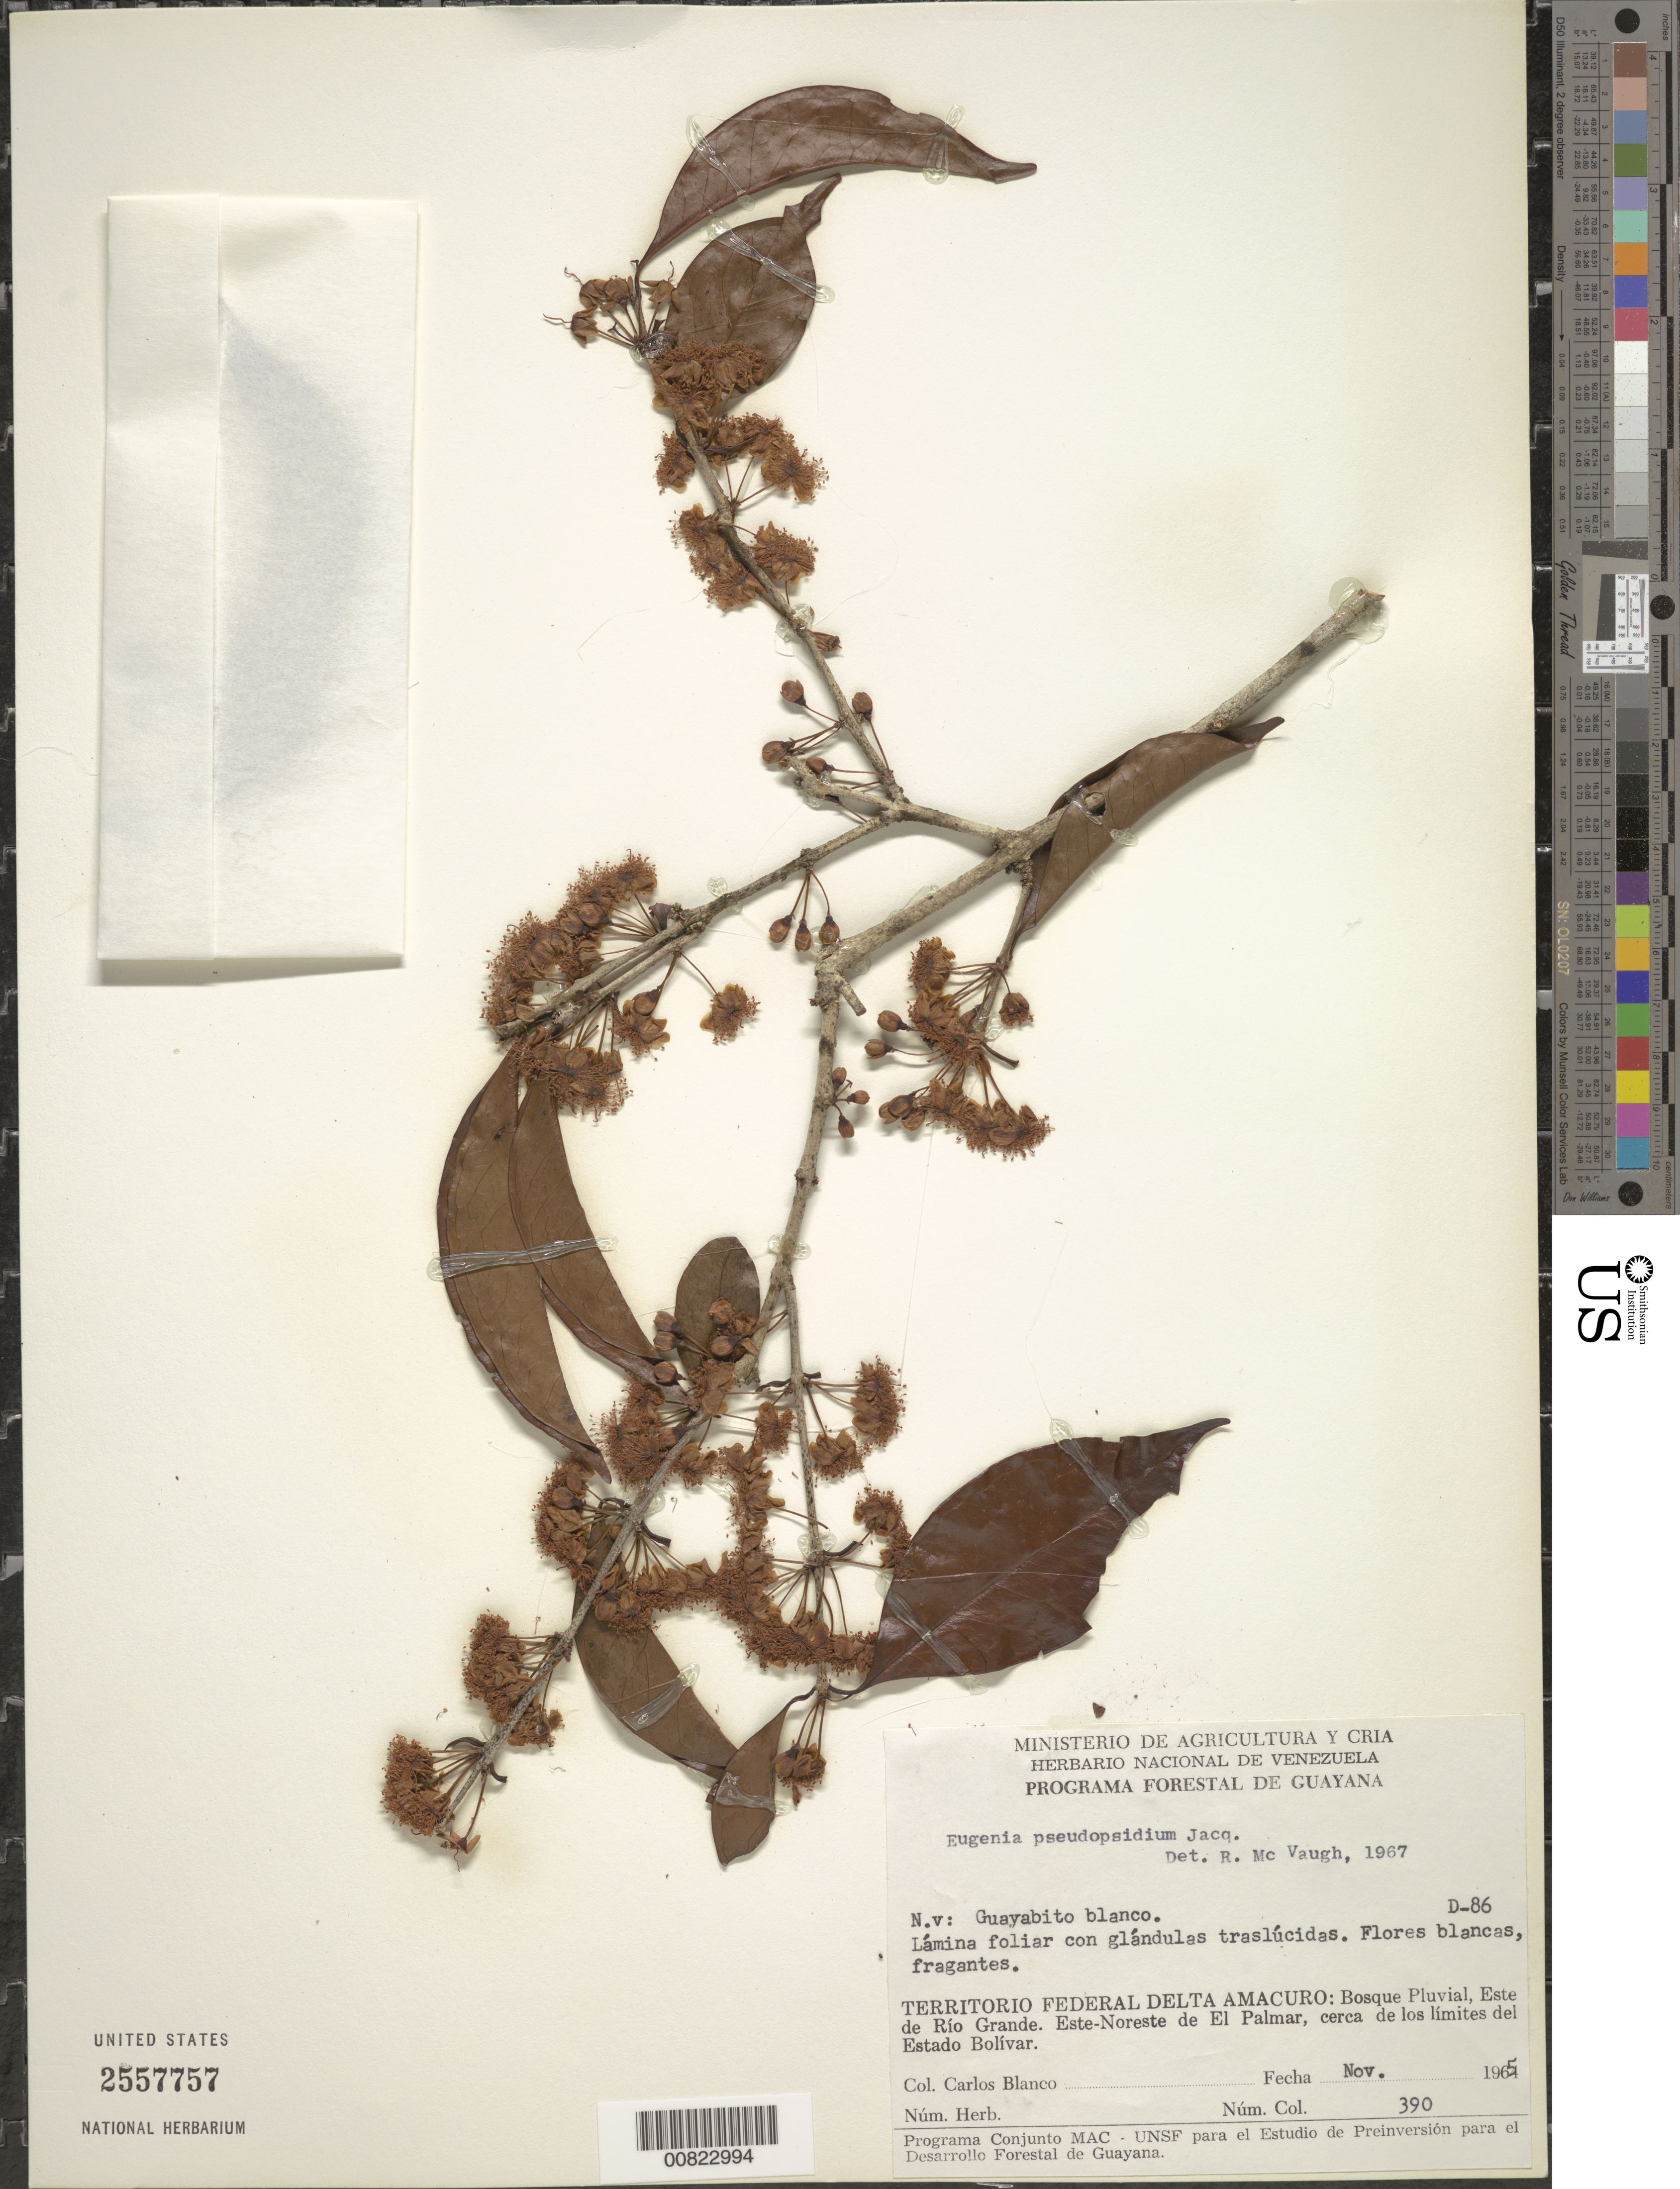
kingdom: Plantae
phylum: Tracheophyta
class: Magnoliopsida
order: Myrtales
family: Myrtaceae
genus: Eugenia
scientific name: Eugenia pseudopsidium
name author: Jacq.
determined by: McVaugh, R.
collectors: C. A. Blanco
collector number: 390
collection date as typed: Nov-65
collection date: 1965-11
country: Venezuela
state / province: Delta Amacuro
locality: Río Grande, Este de; Este-Noreste de El Palmar, cerca de los limites del Estado Bolívar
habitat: Rainforest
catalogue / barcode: US 2557757